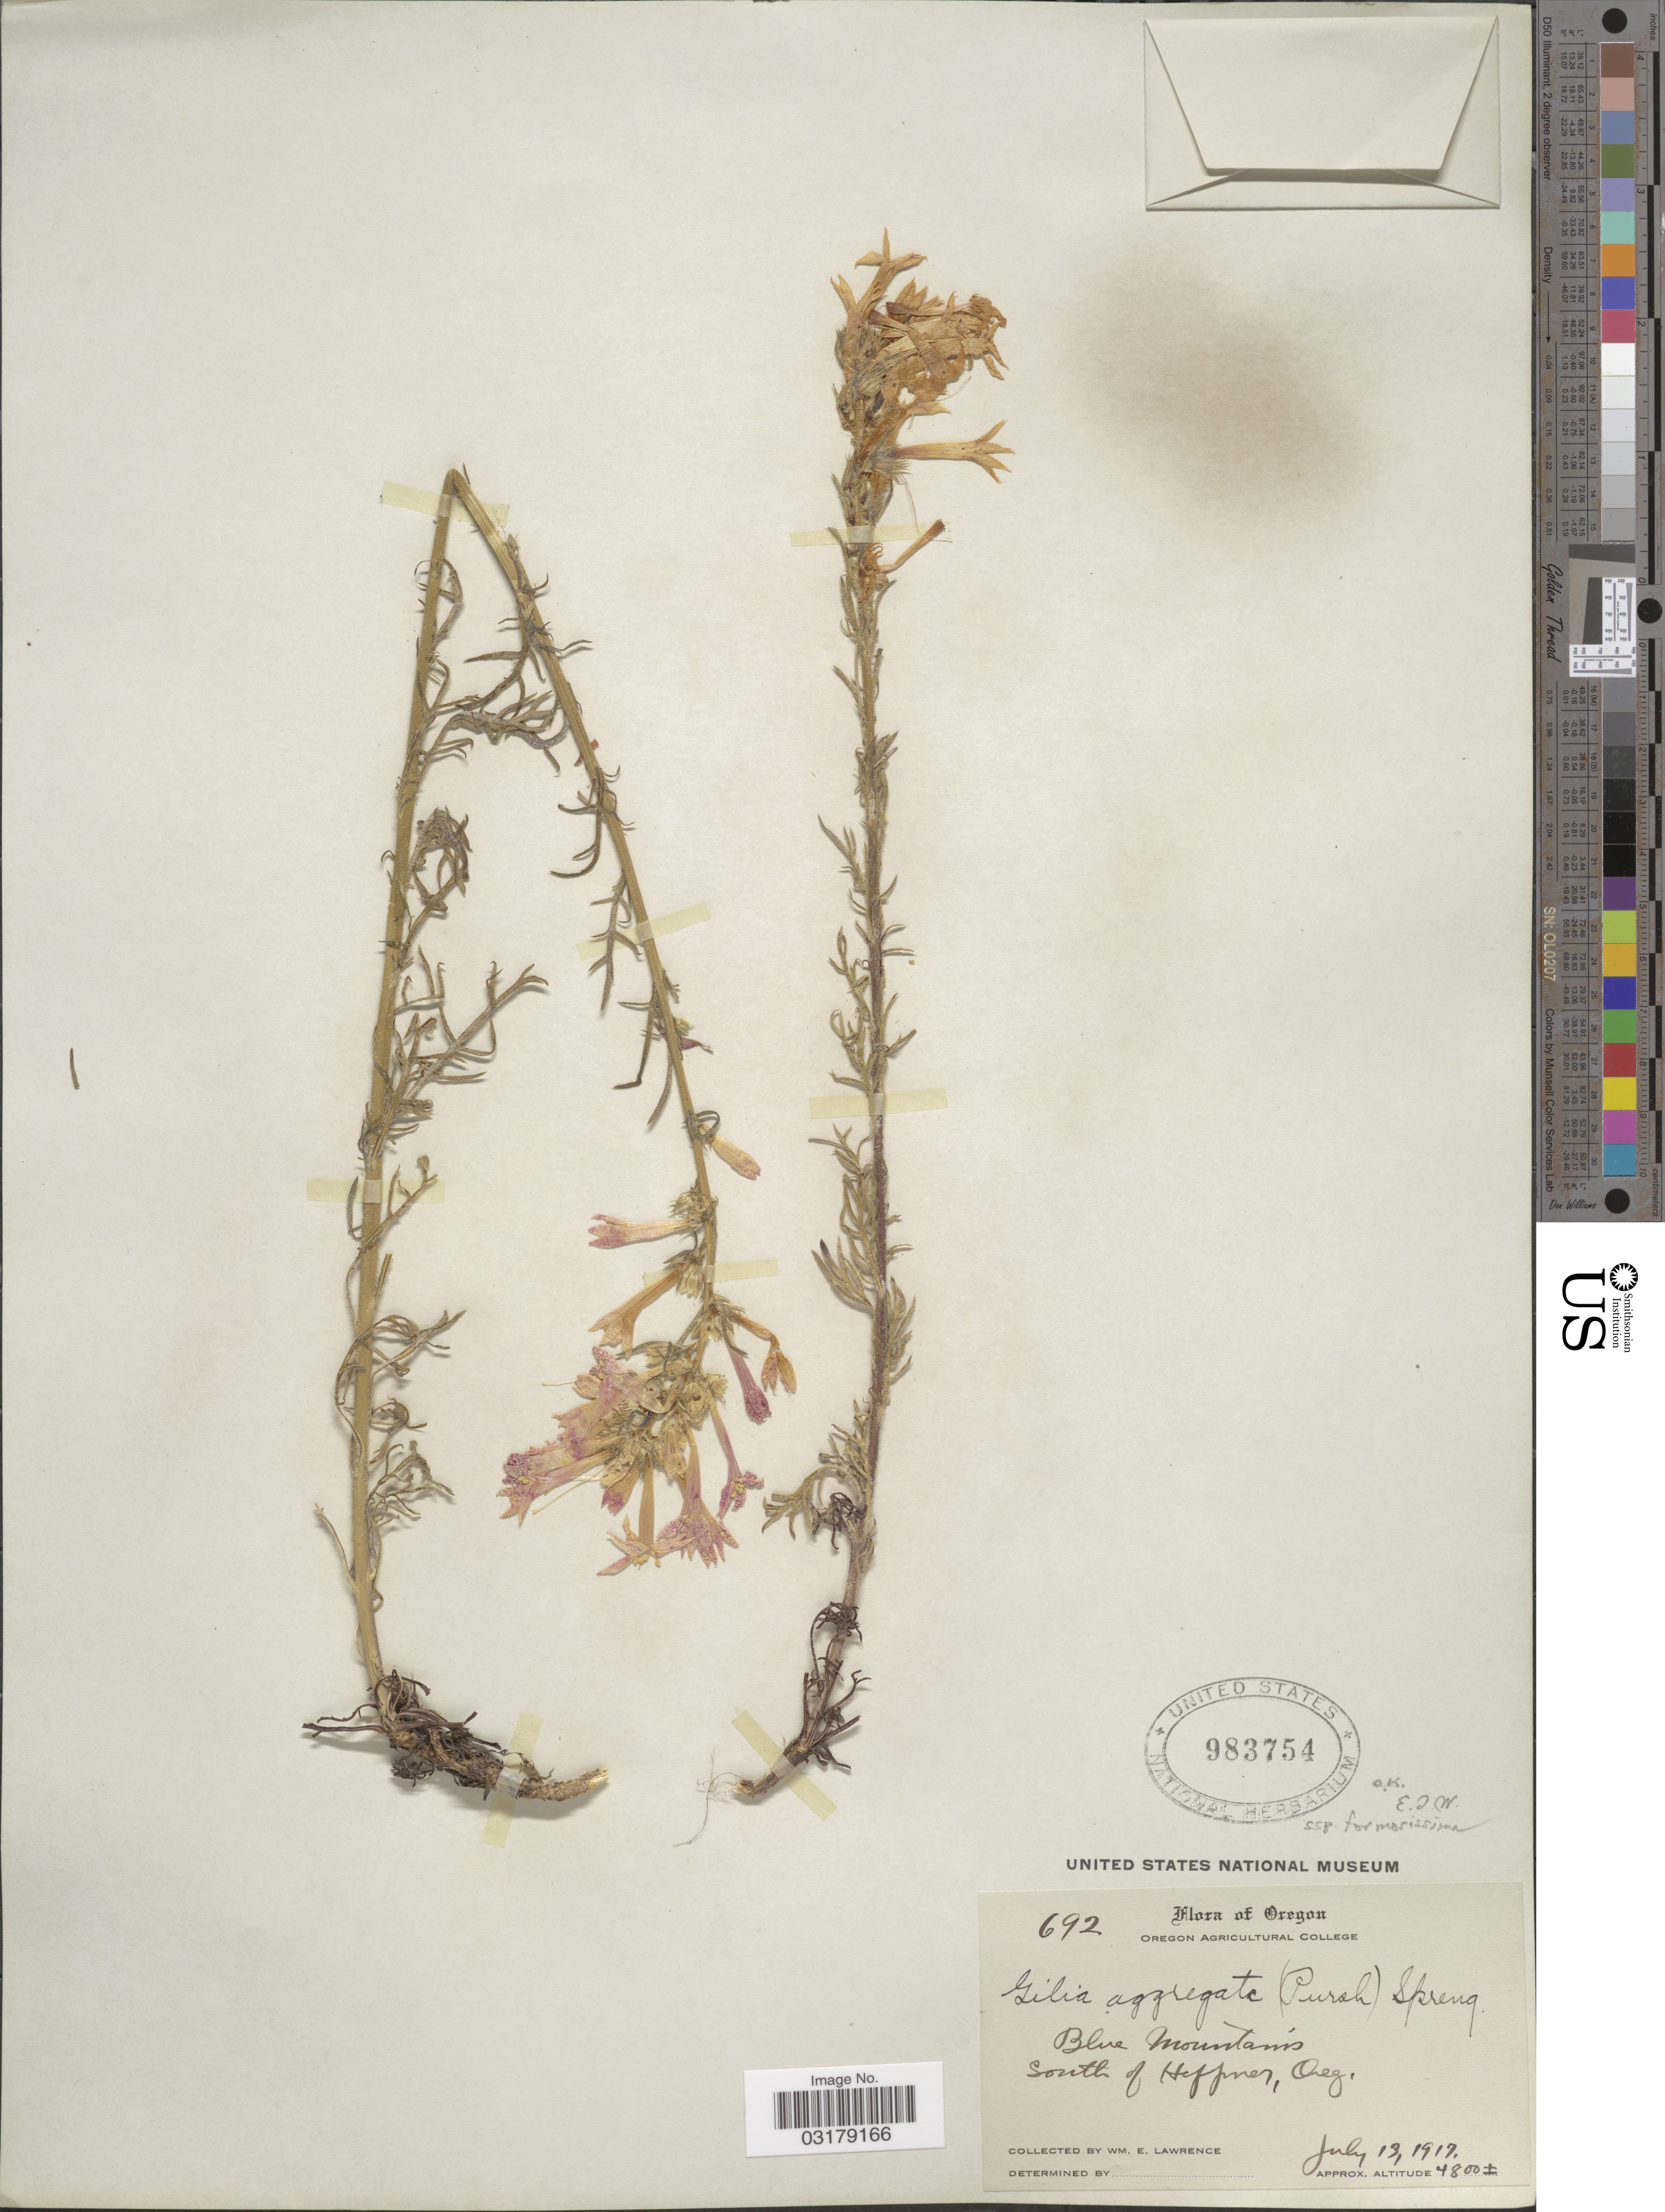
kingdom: Plantae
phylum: Tracheophyta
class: Magnoliopsida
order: Ericales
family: Polemoniaceae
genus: Ipomopsis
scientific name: Ipomopsis aggregata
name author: (Pursh) V.E. Grant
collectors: W. Lawrence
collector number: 692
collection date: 1917-07-13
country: United States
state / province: Oregon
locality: Blue Mountains South of Heffner.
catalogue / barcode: US 983754